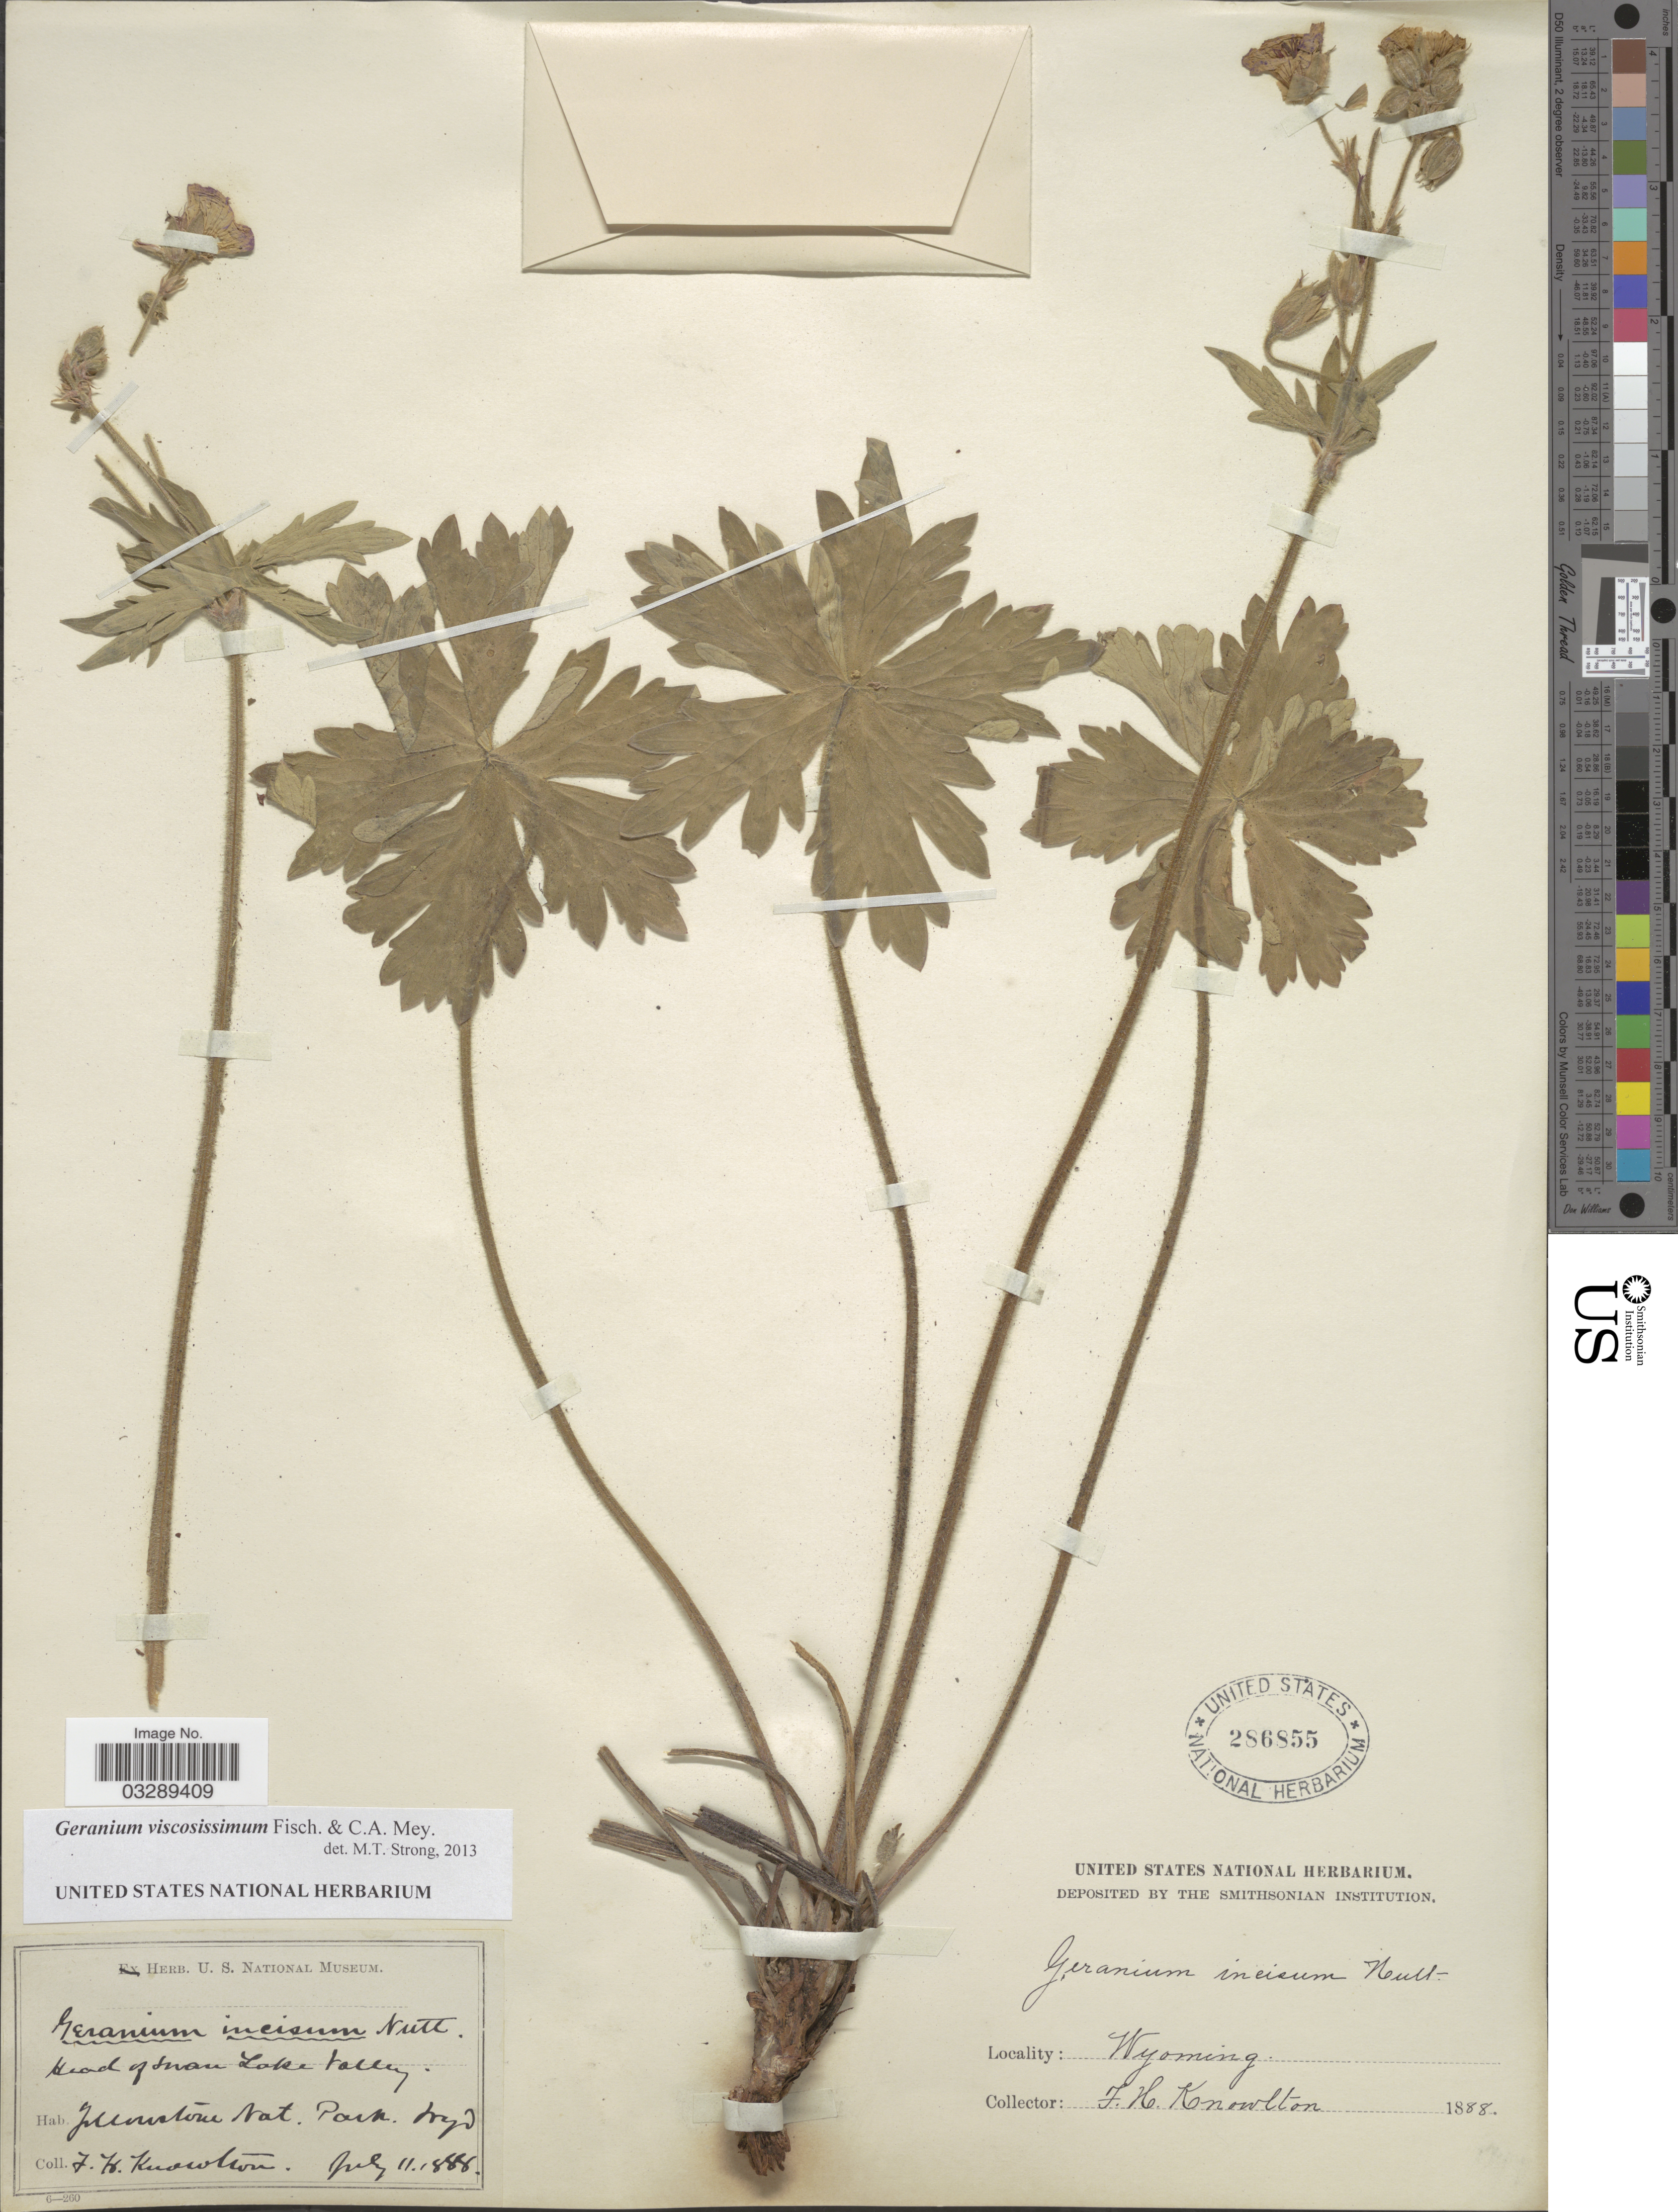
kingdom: Plantae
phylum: Tracheophyta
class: Magnoliopsida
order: Geraniales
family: Geraniaceae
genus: Geranium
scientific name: Geranium viscosissimum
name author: Fisch. & C.A. Mey.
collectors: F. H. Knowlton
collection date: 1888-07-11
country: United States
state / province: Wyoming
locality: Head of Swan Lake Valley. Yellowstone Nat. Park.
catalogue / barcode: US 286855